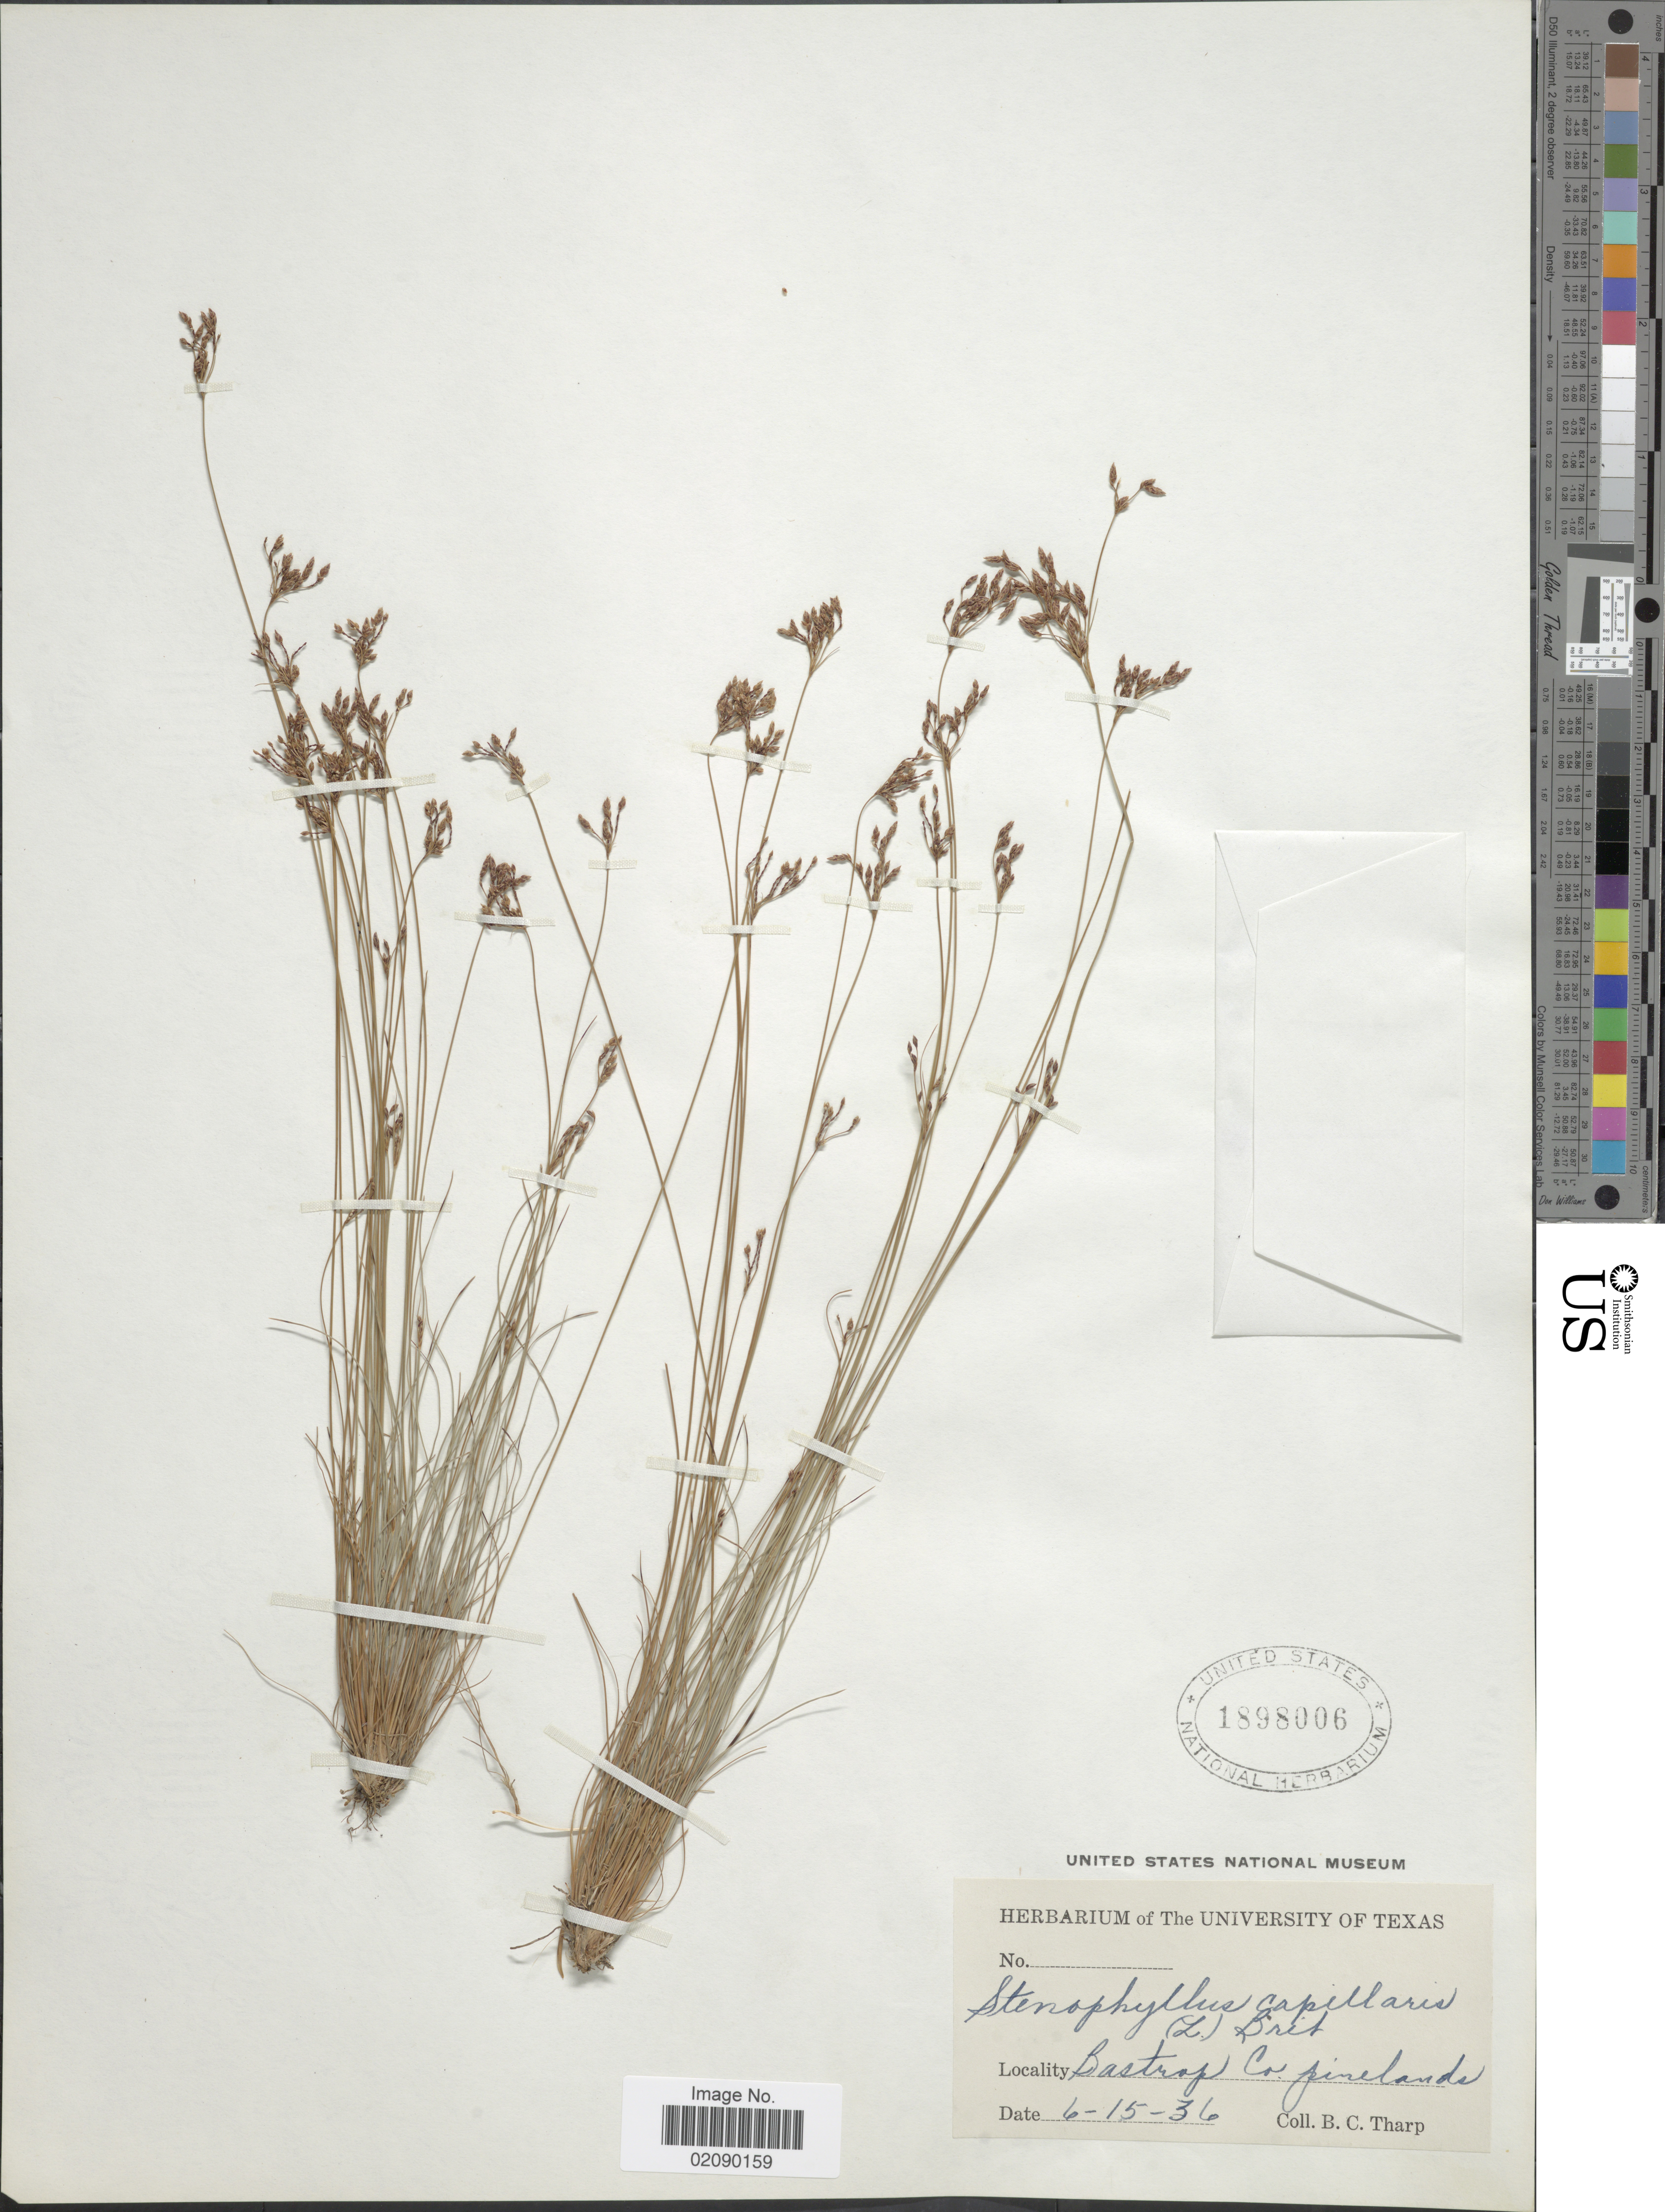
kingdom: Plantae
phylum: Tracheophyta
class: Liliopsida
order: Poales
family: Cyperaceae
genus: Bulbostylis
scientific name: Bulbostylis capillaris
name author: (L.) Kunth ex C.B. Clarke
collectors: B. C. Tharp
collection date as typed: Transcribed d/m/y: 15/6/36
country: United States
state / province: Texas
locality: Bastrop Co. pineland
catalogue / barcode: US 1898006